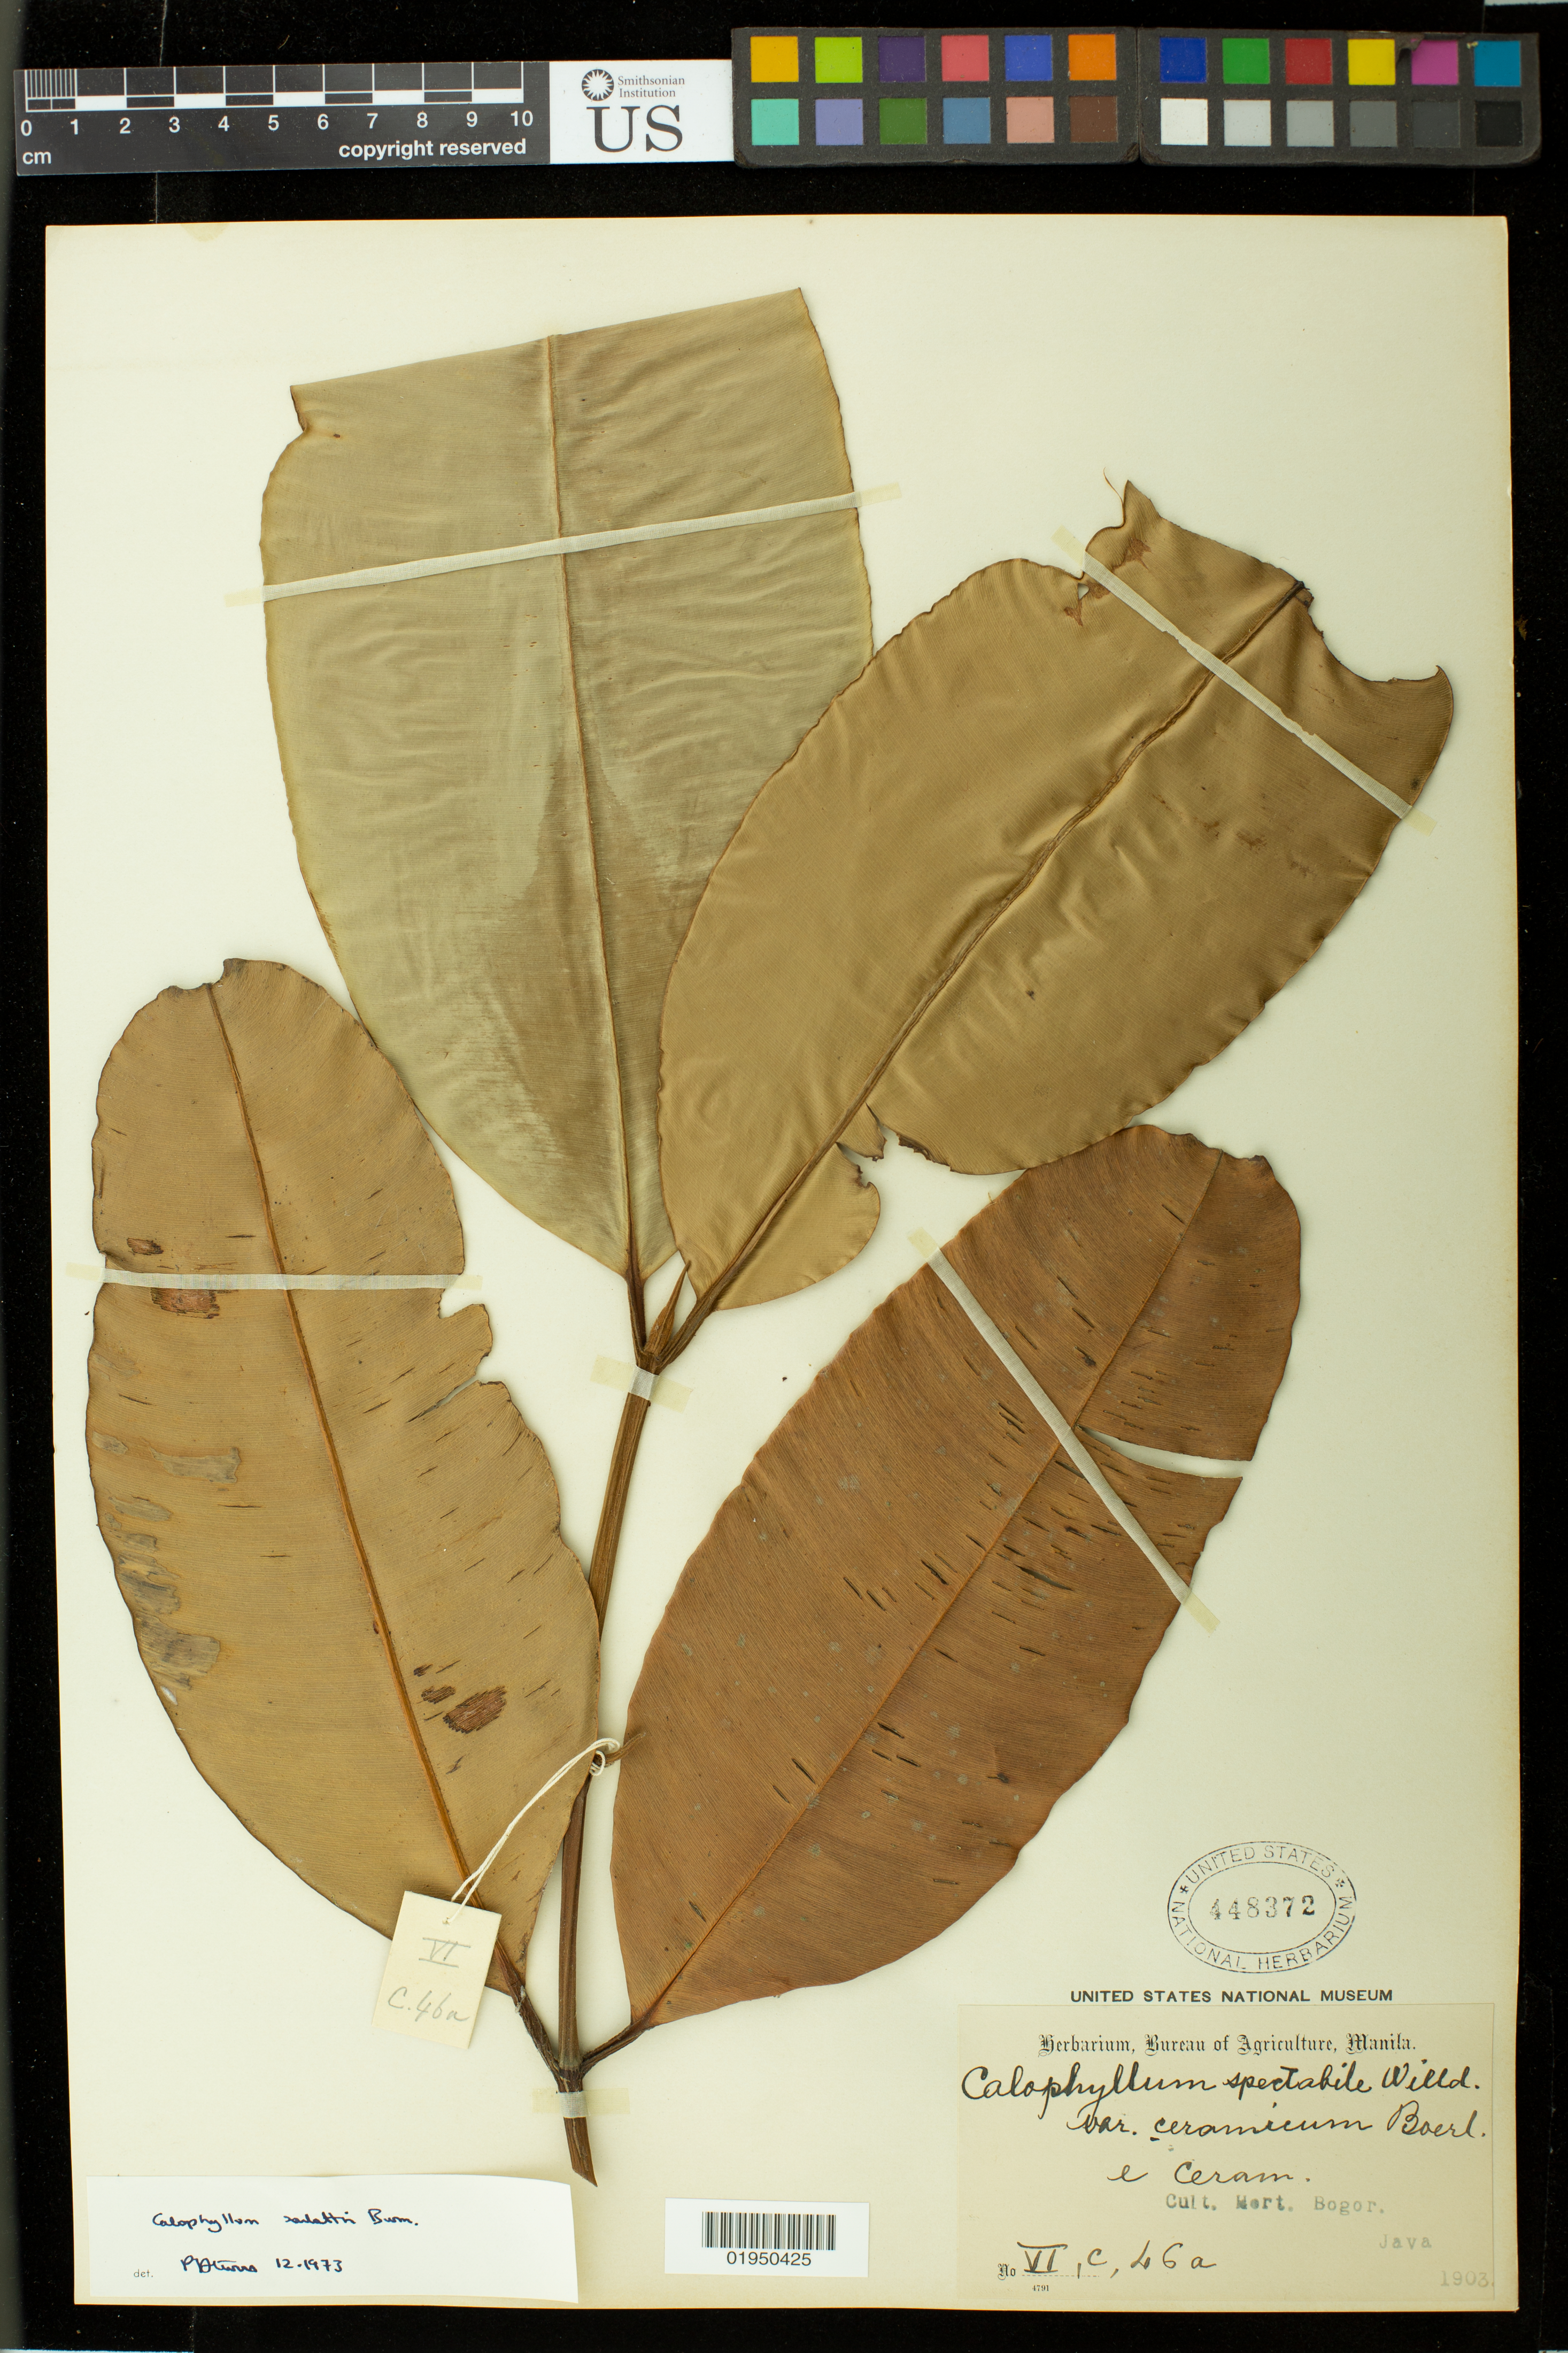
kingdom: Plantae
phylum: Tracheophyta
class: Magnoliopsida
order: Malpighiales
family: Calophyllaceae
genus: Calophyllum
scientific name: Calophyllum soulattri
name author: Burm. f.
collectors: Cult. In Hort. Bog.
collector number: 6,C,46a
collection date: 1903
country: Indonesia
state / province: Java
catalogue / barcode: US 448372